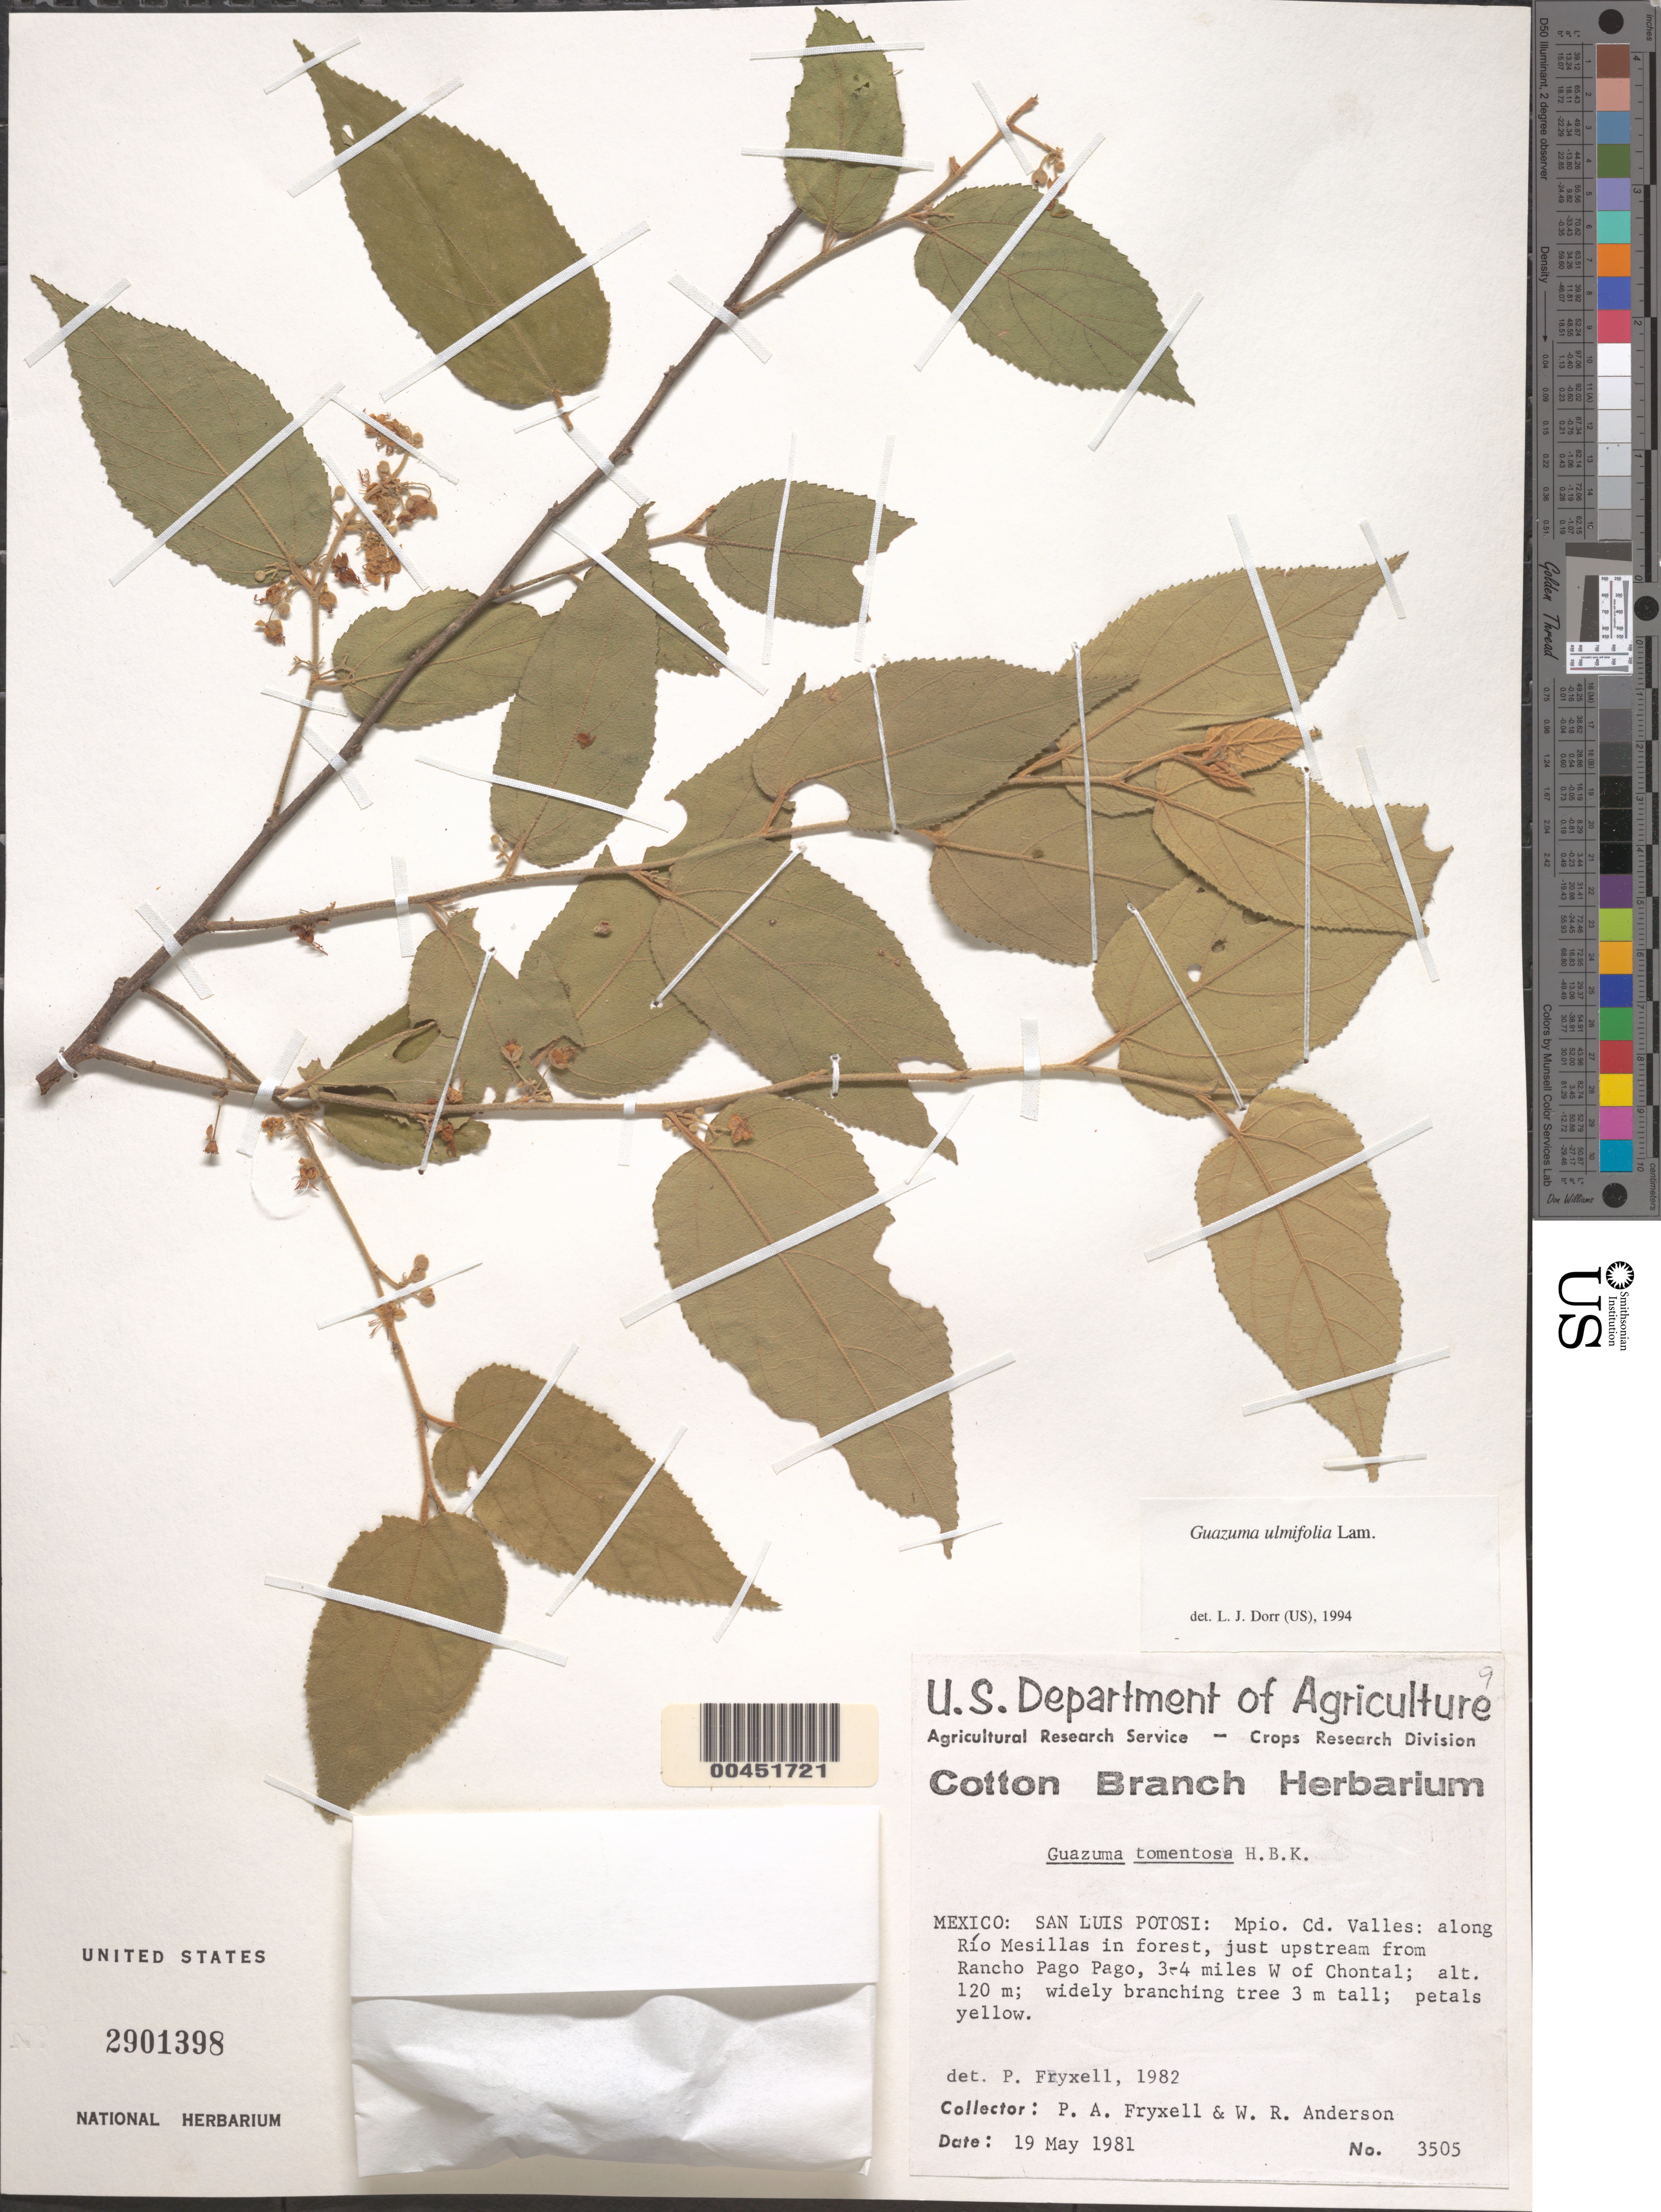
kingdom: Plantae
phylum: Tracheophyta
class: Magnoliopsida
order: Malvales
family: Malvaceae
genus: Guazuma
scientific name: Guazuma ulmifolia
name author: Lam.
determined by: Dorr, L. J., (BOT), Smithsonian Institution - National Museum of Natural History (UNITED STATES)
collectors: P. A. Fryxell & W. R. Anderson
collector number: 3505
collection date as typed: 19 May 1981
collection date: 1981-05-19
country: Mexico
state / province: San Luis Potosi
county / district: Ciudad Valles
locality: along Río Mesillas, just upstream from Rancho Pago Pago, 3 - 4 mi. W of Chontal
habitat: forest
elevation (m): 120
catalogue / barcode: US 2901398